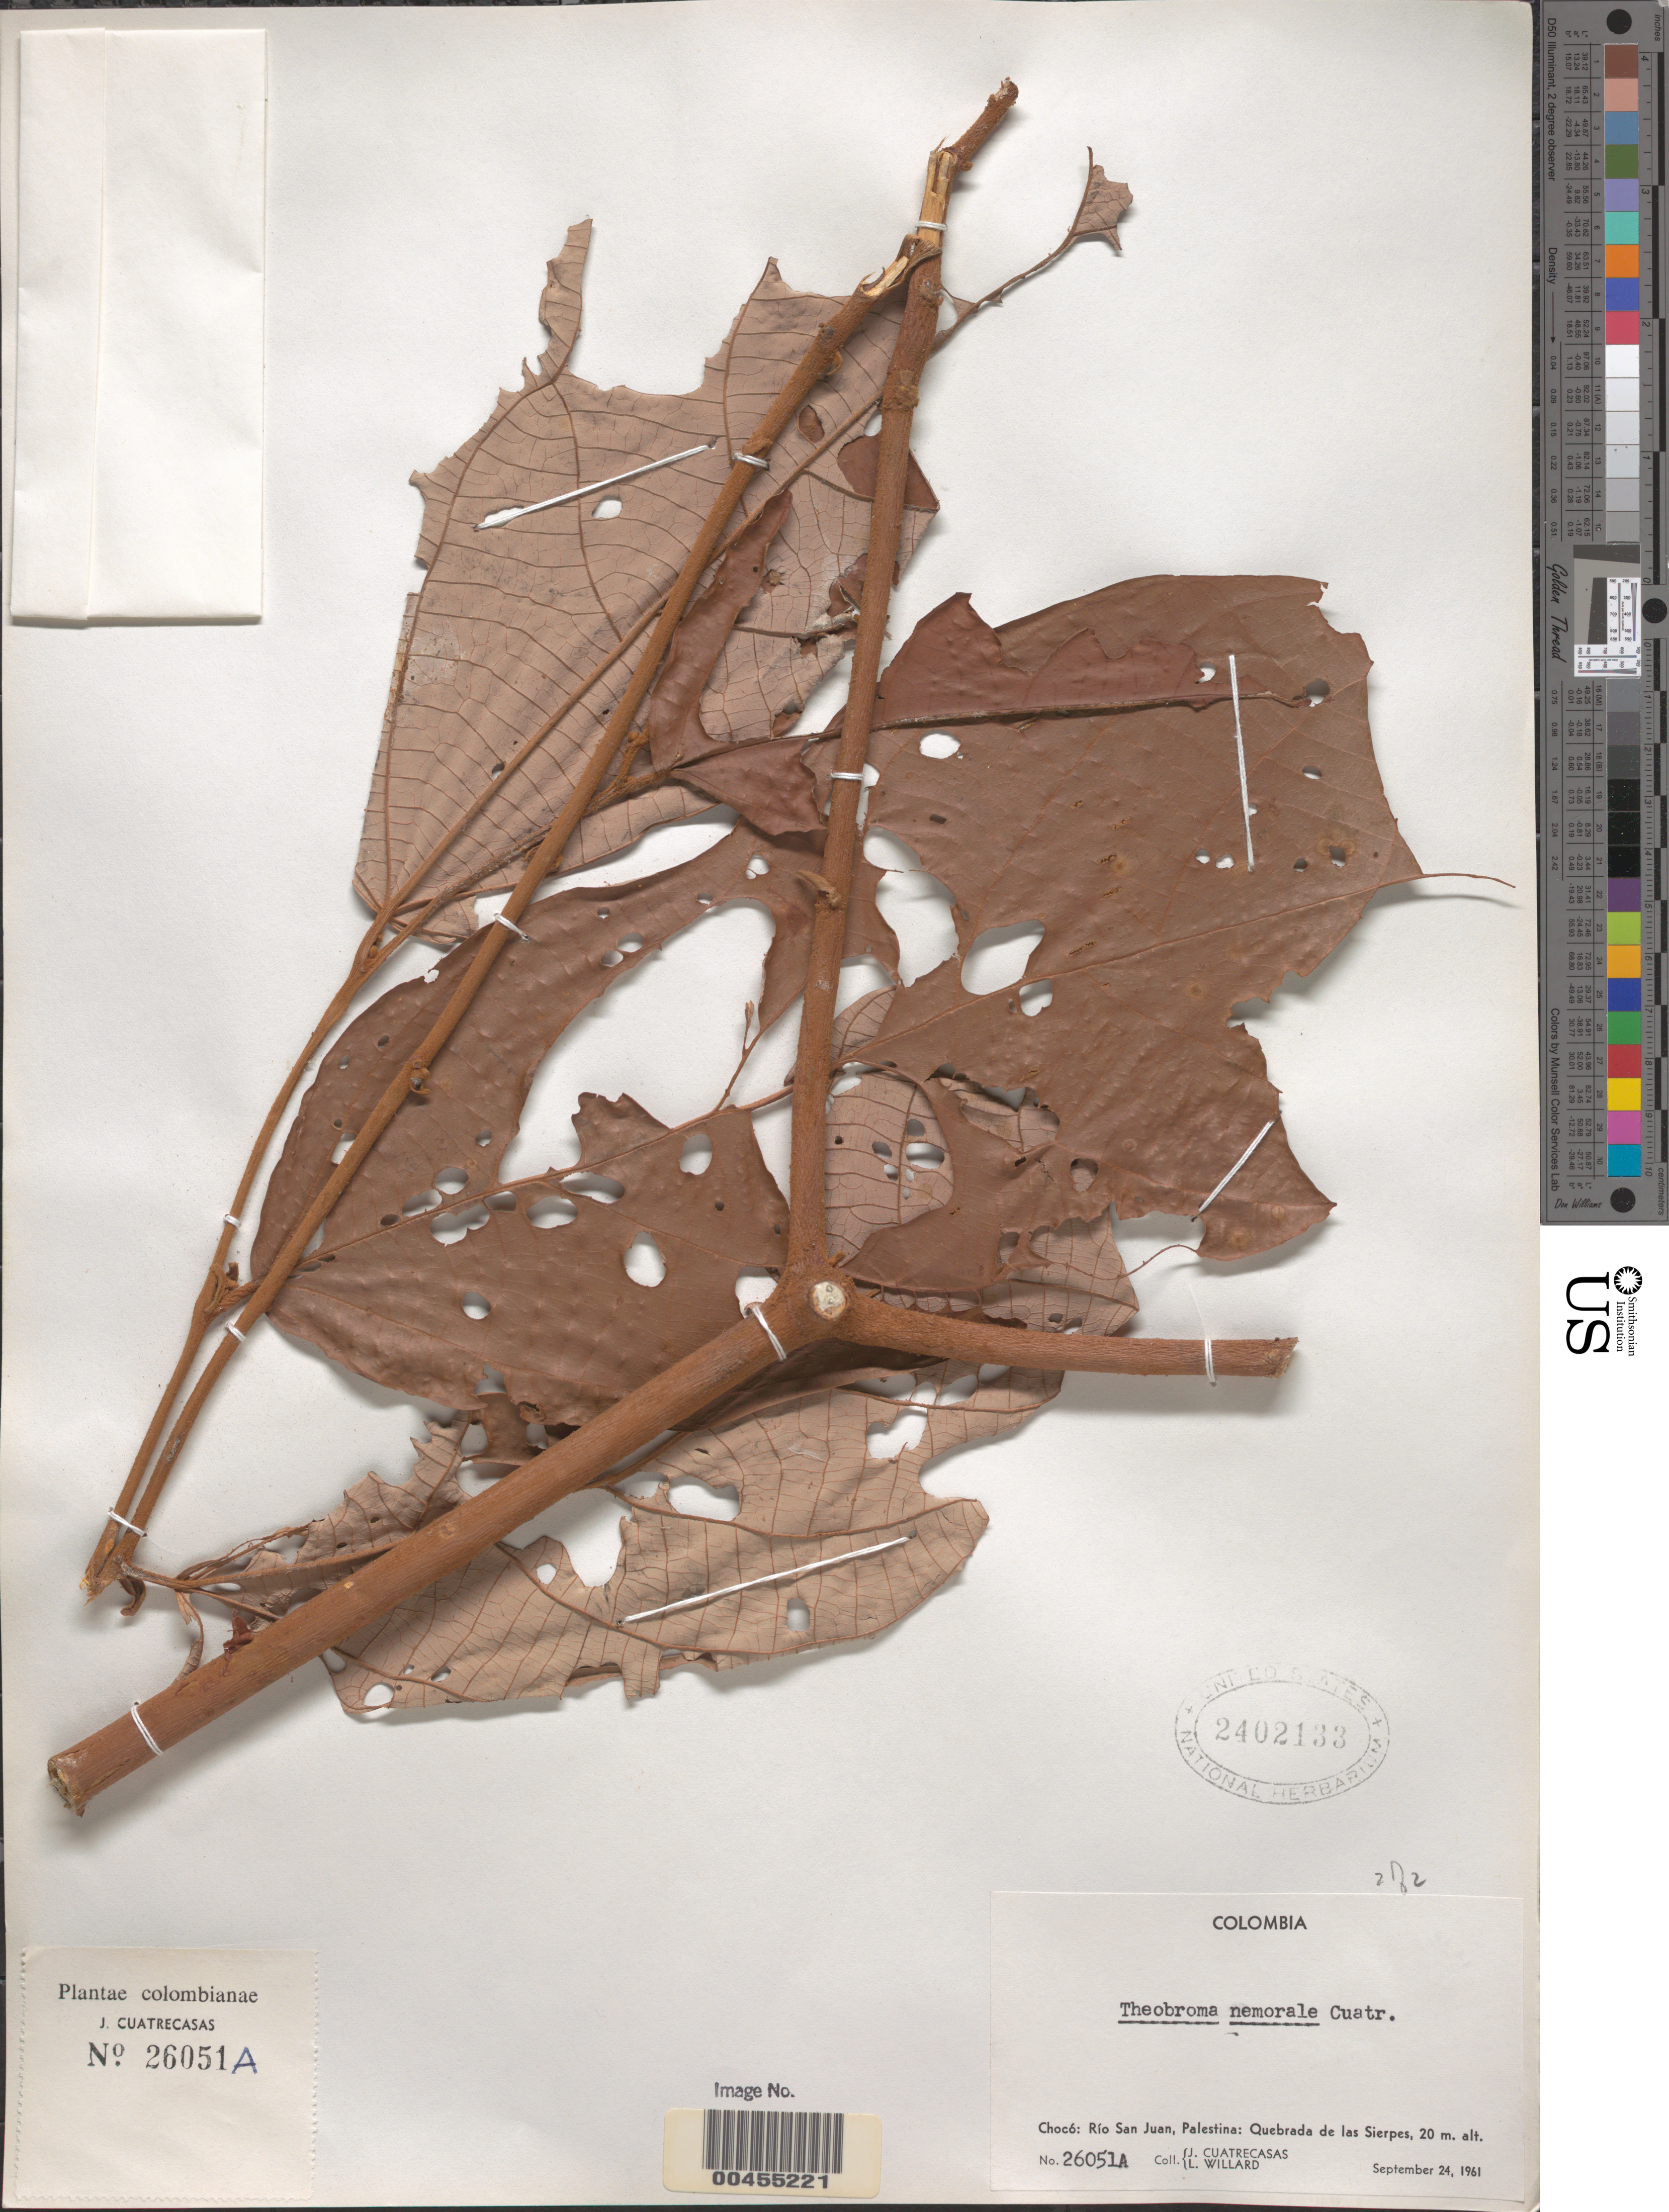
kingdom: Plantae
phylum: Tracheophyta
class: Magnoliopsida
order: Malvales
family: Malvaceae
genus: Theobroma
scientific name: Theobroma nemorale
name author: Cuatrec.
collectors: J. Cuatrecasas & L. Willard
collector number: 26051A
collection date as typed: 24 Sep 1961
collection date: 1961-09-24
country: Colombia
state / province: Chocó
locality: Río San Juan, Palestina, Quebrada de las Sierpes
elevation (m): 20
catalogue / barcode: US 2402133